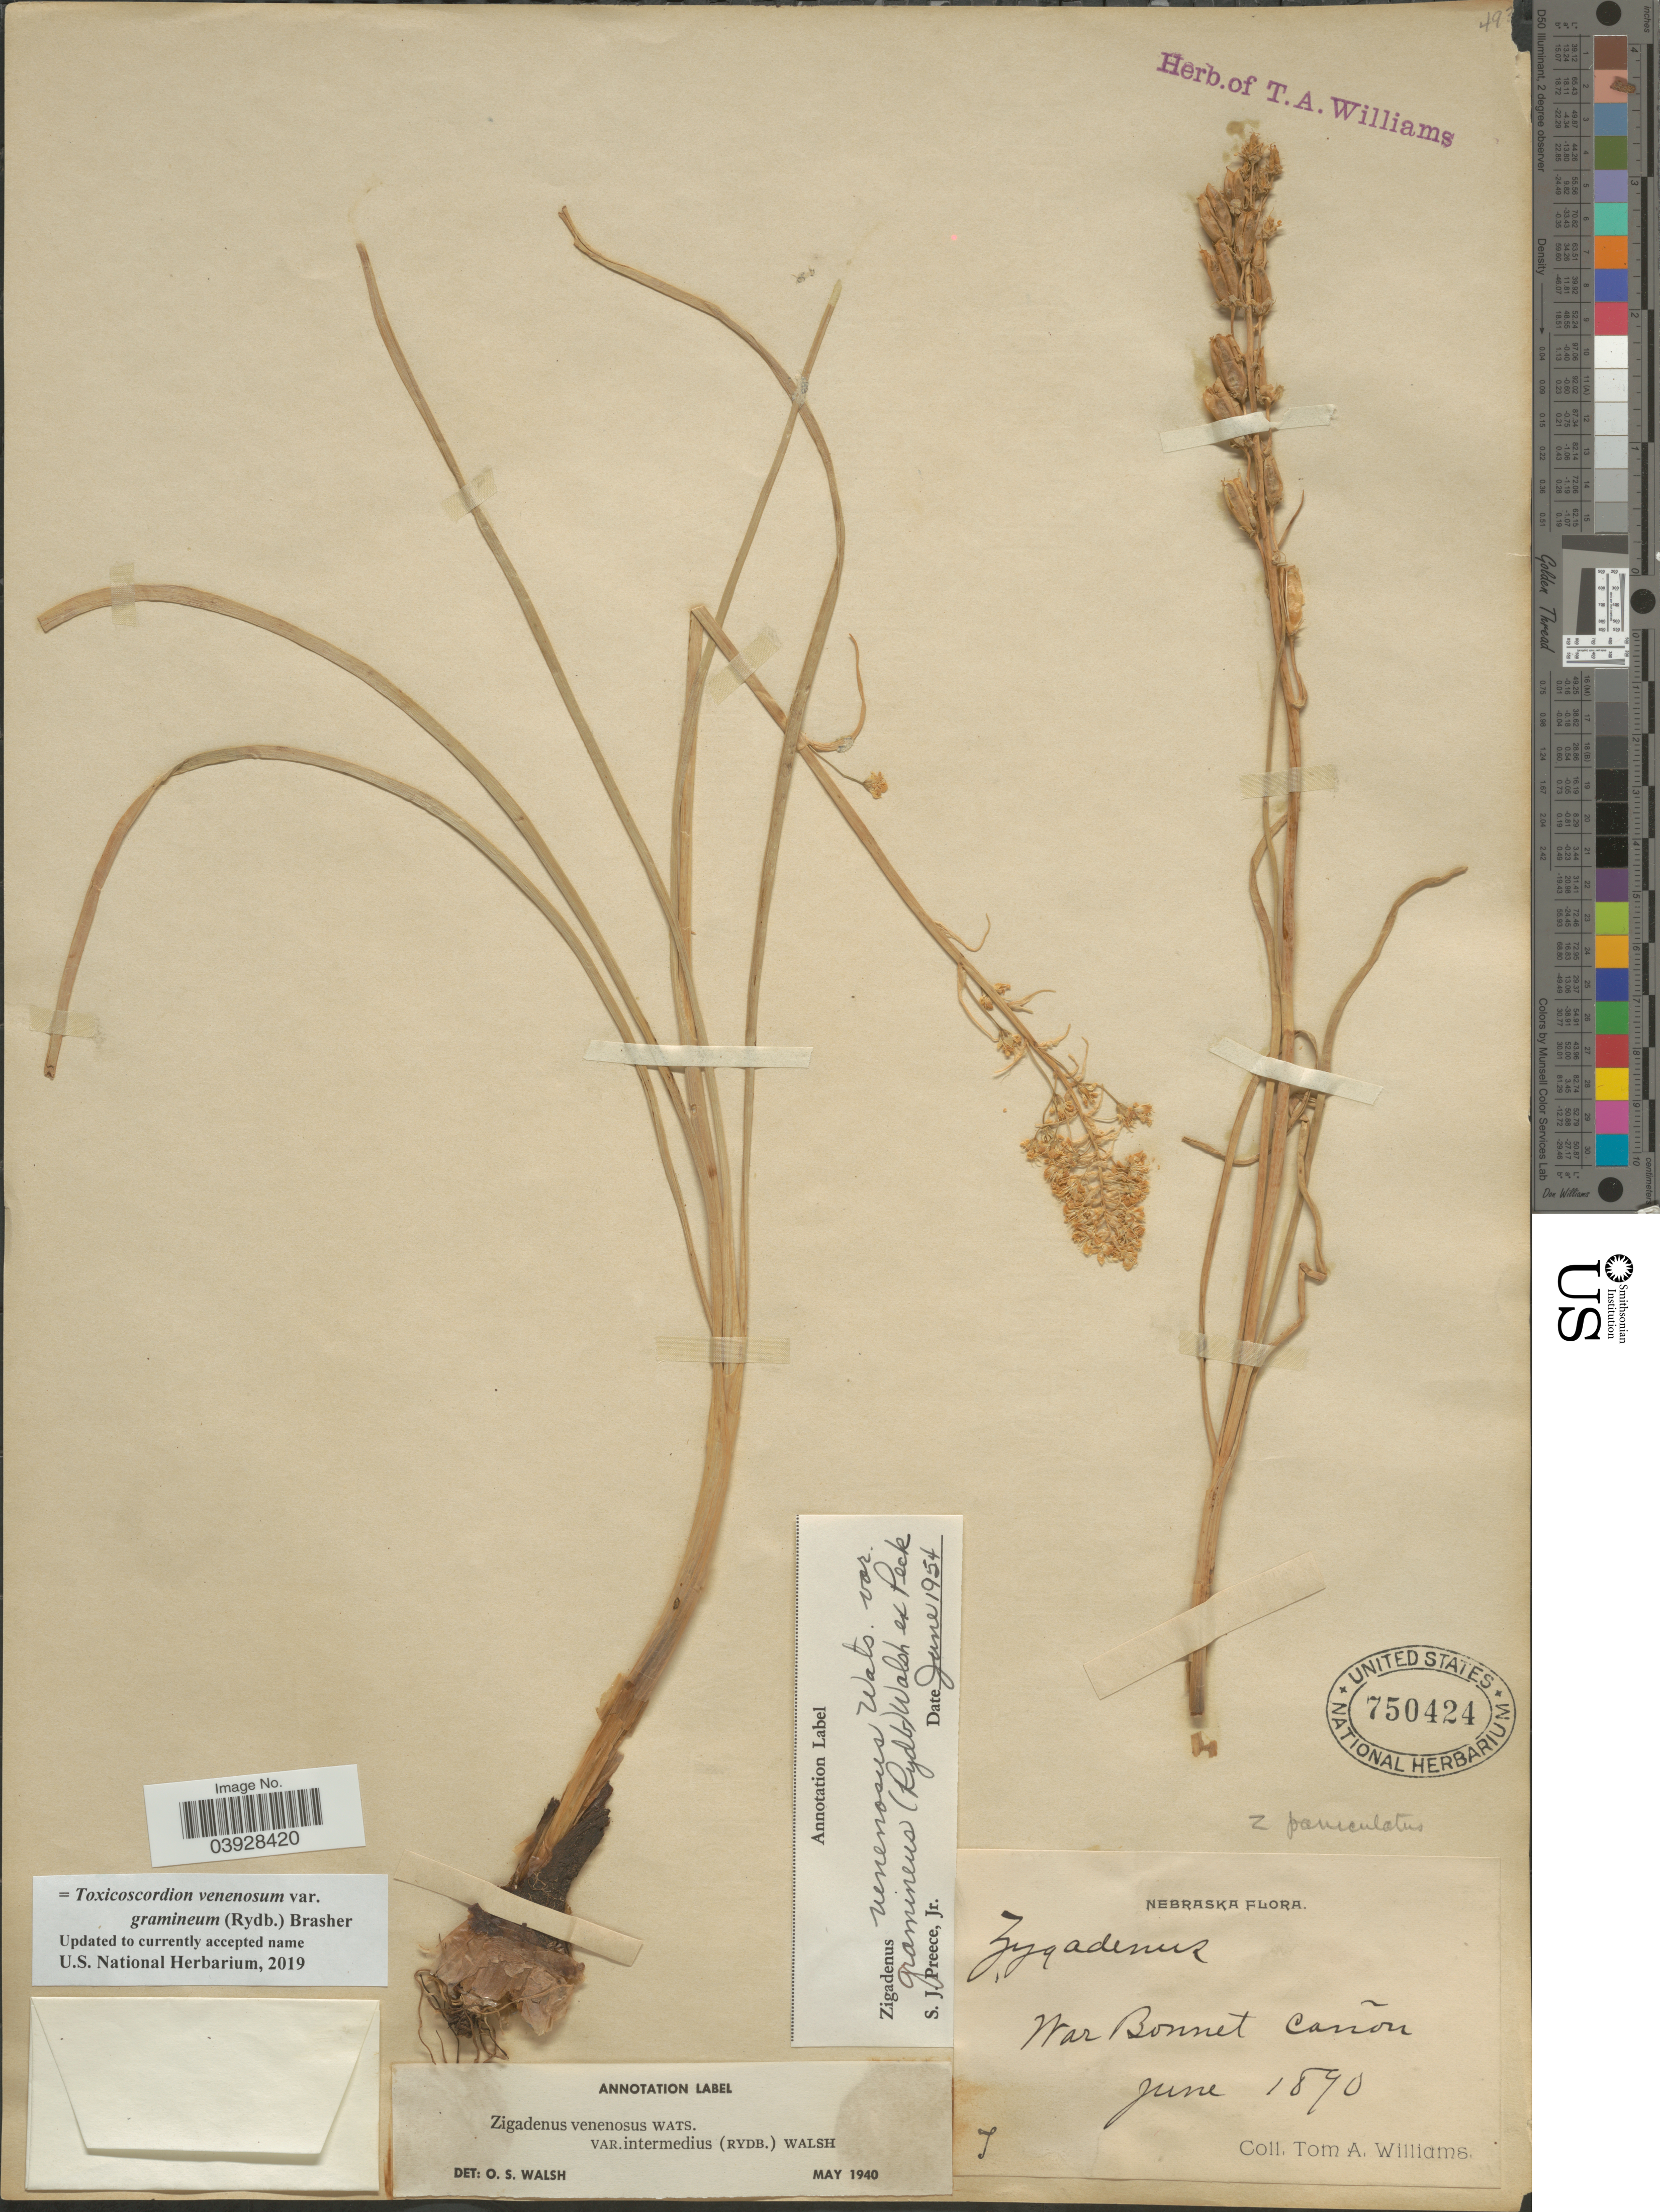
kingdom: Plantae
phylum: Tracheophyta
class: Liliopsida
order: Liliales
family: Melanthiaceae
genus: Toxicoscordion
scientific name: Toxicoscordion venenosum var. gramineum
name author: (Rydb.) Brasher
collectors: T. Williams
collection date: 1890-06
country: United States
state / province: Nebraska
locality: War Bonnet Cañon.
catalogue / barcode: US 750424